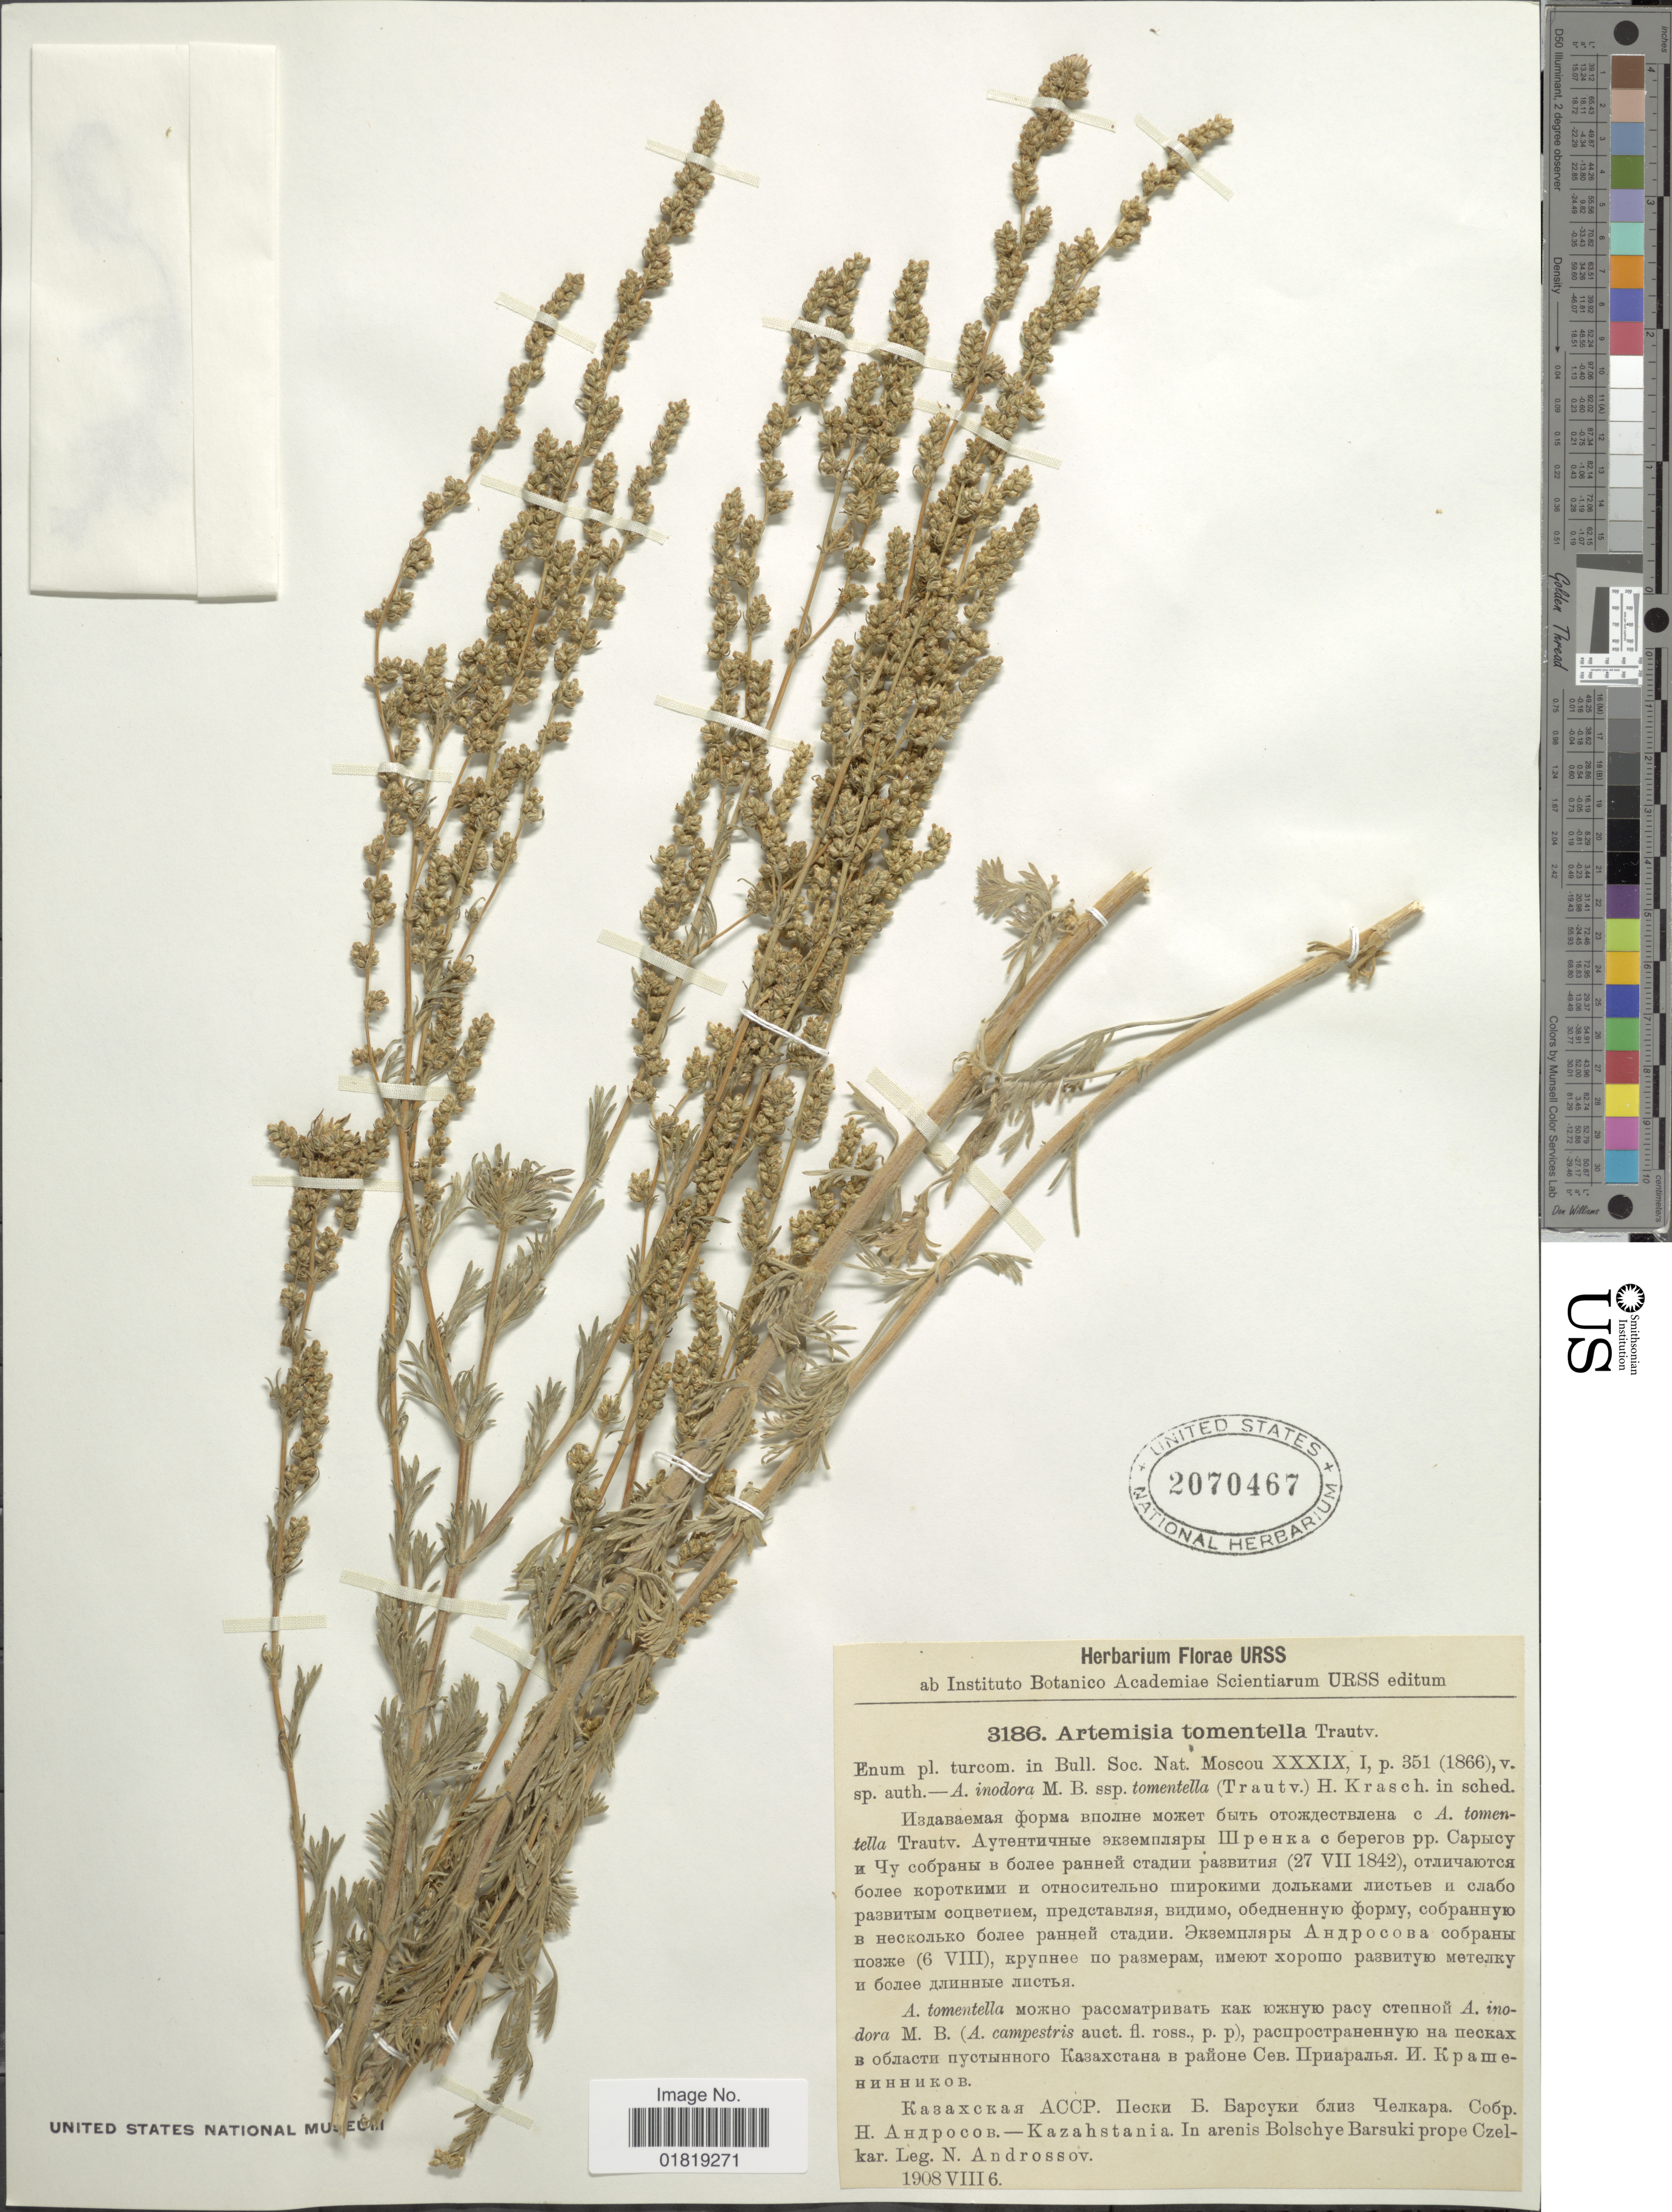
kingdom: Plantae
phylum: Tracheophyta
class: Magnoliopsida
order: Asterales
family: Asteraceae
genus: Artemisia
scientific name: Artemisia tomentella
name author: Trautv.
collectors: N. Androssov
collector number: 3186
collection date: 1908-08-06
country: Kazakhstan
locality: In arenis Bolschye Barsuki prope Czelkar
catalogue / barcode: US 2070467